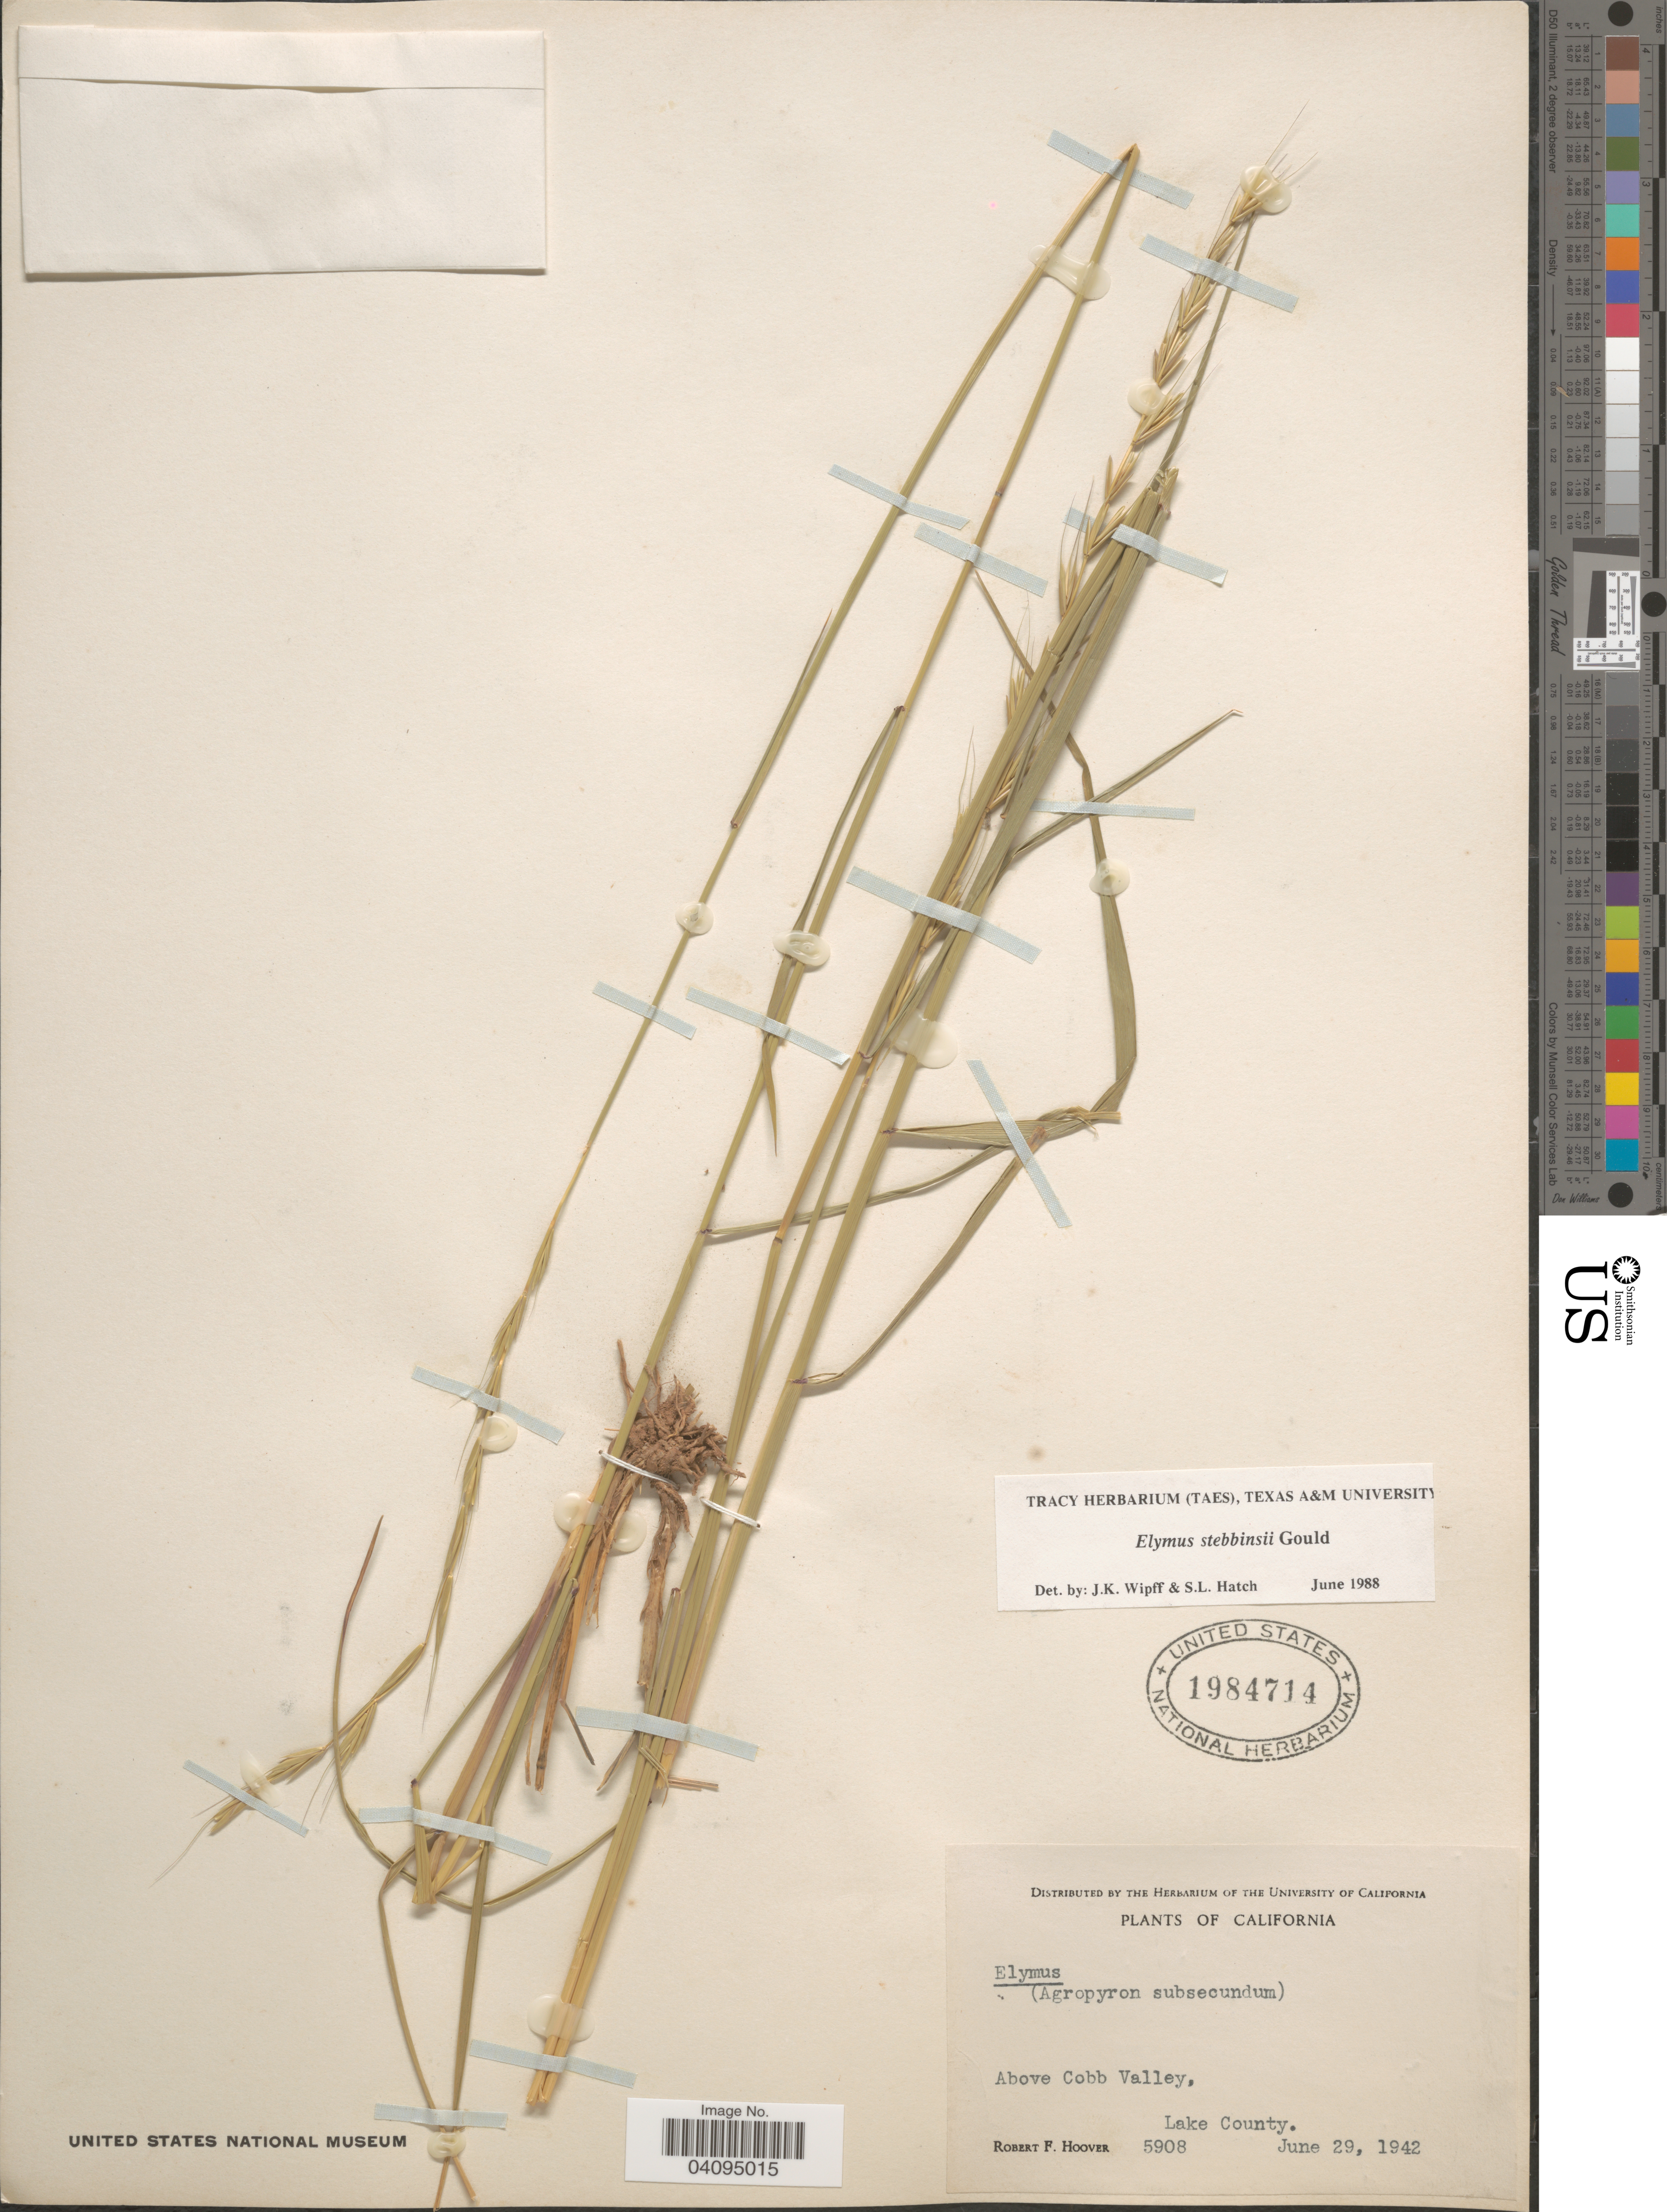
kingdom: Plantae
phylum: Tracheophyta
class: Liliopsida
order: Poales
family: Poaceae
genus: Elymus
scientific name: Elymus stebbinsii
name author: Gould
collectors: R. F. Hoover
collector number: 5908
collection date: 1942-06-29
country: United States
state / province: California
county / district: Lake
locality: Above Cobb Valley, Lake County.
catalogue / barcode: US 1984714